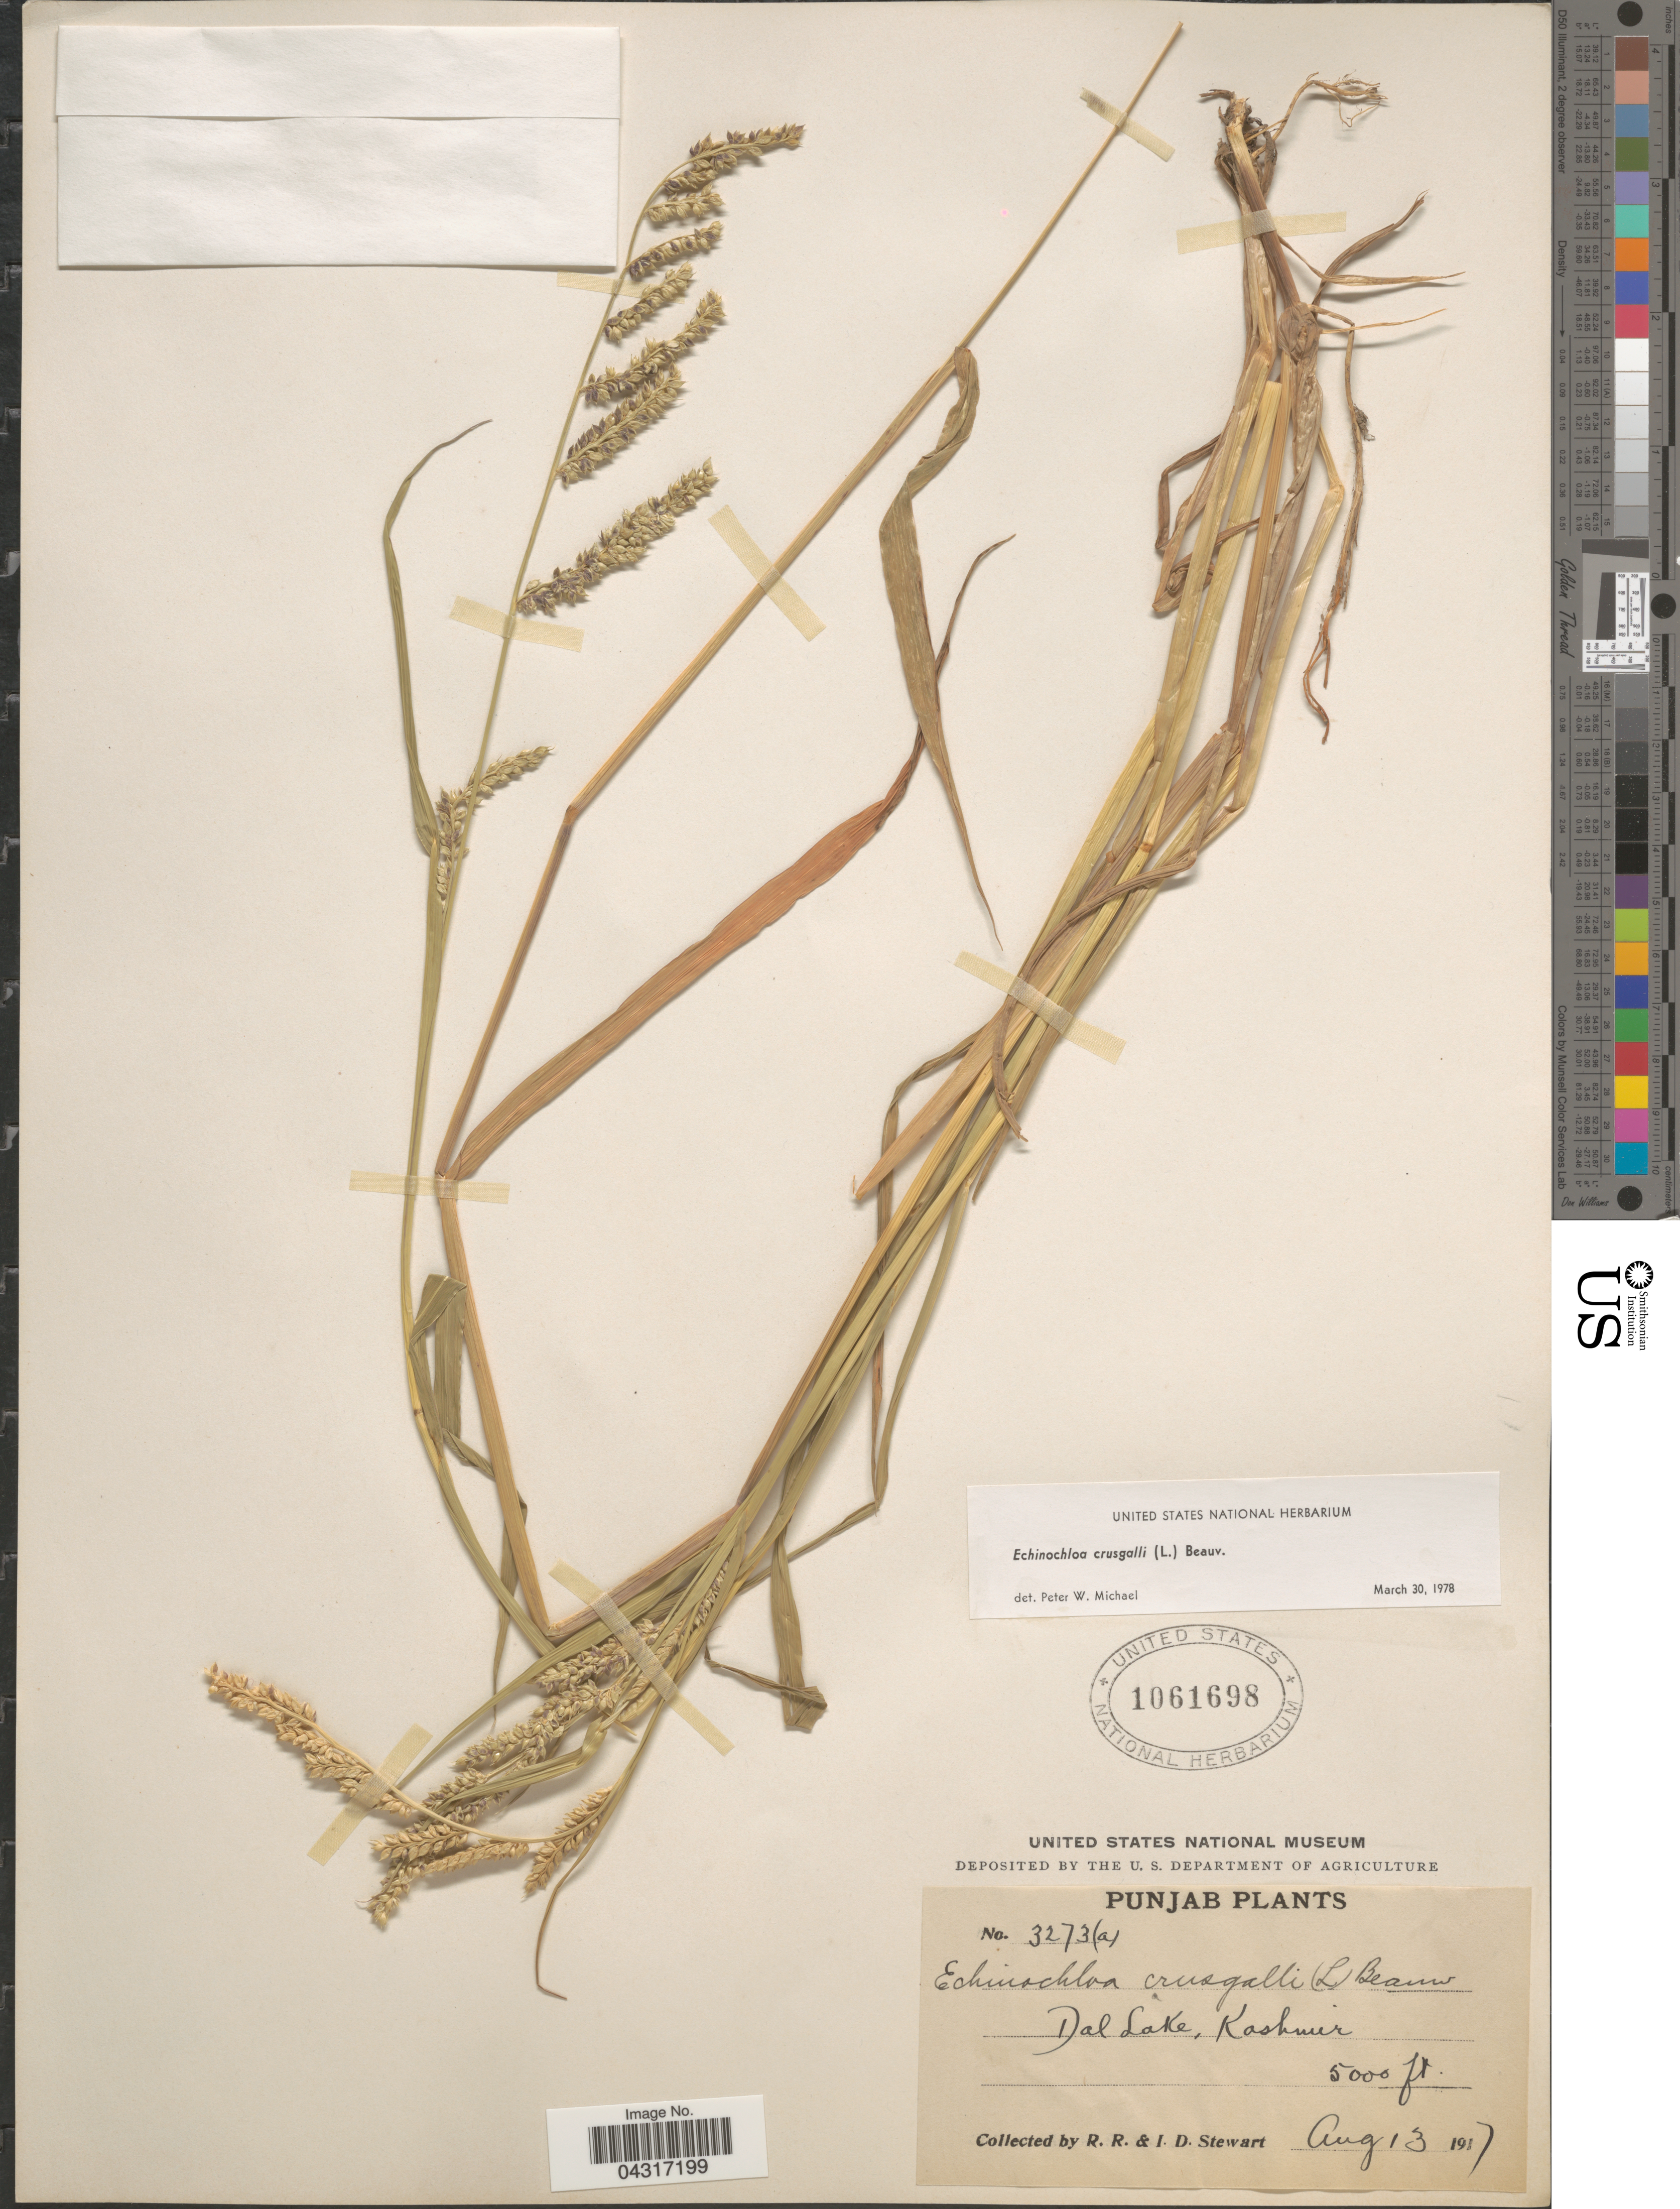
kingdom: Plantae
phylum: Tracheophyta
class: Liliopsida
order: Poales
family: Poaceae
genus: Echinochloa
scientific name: Echinochloa crus-galli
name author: (L.) P. Beauv.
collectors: R. Stewart & I. Stewart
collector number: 3273a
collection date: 1917-08-13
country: India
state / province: Jammu and Kashmir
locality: Dal Lake, Kashmir.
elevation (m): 1524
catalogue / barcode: US 1061698